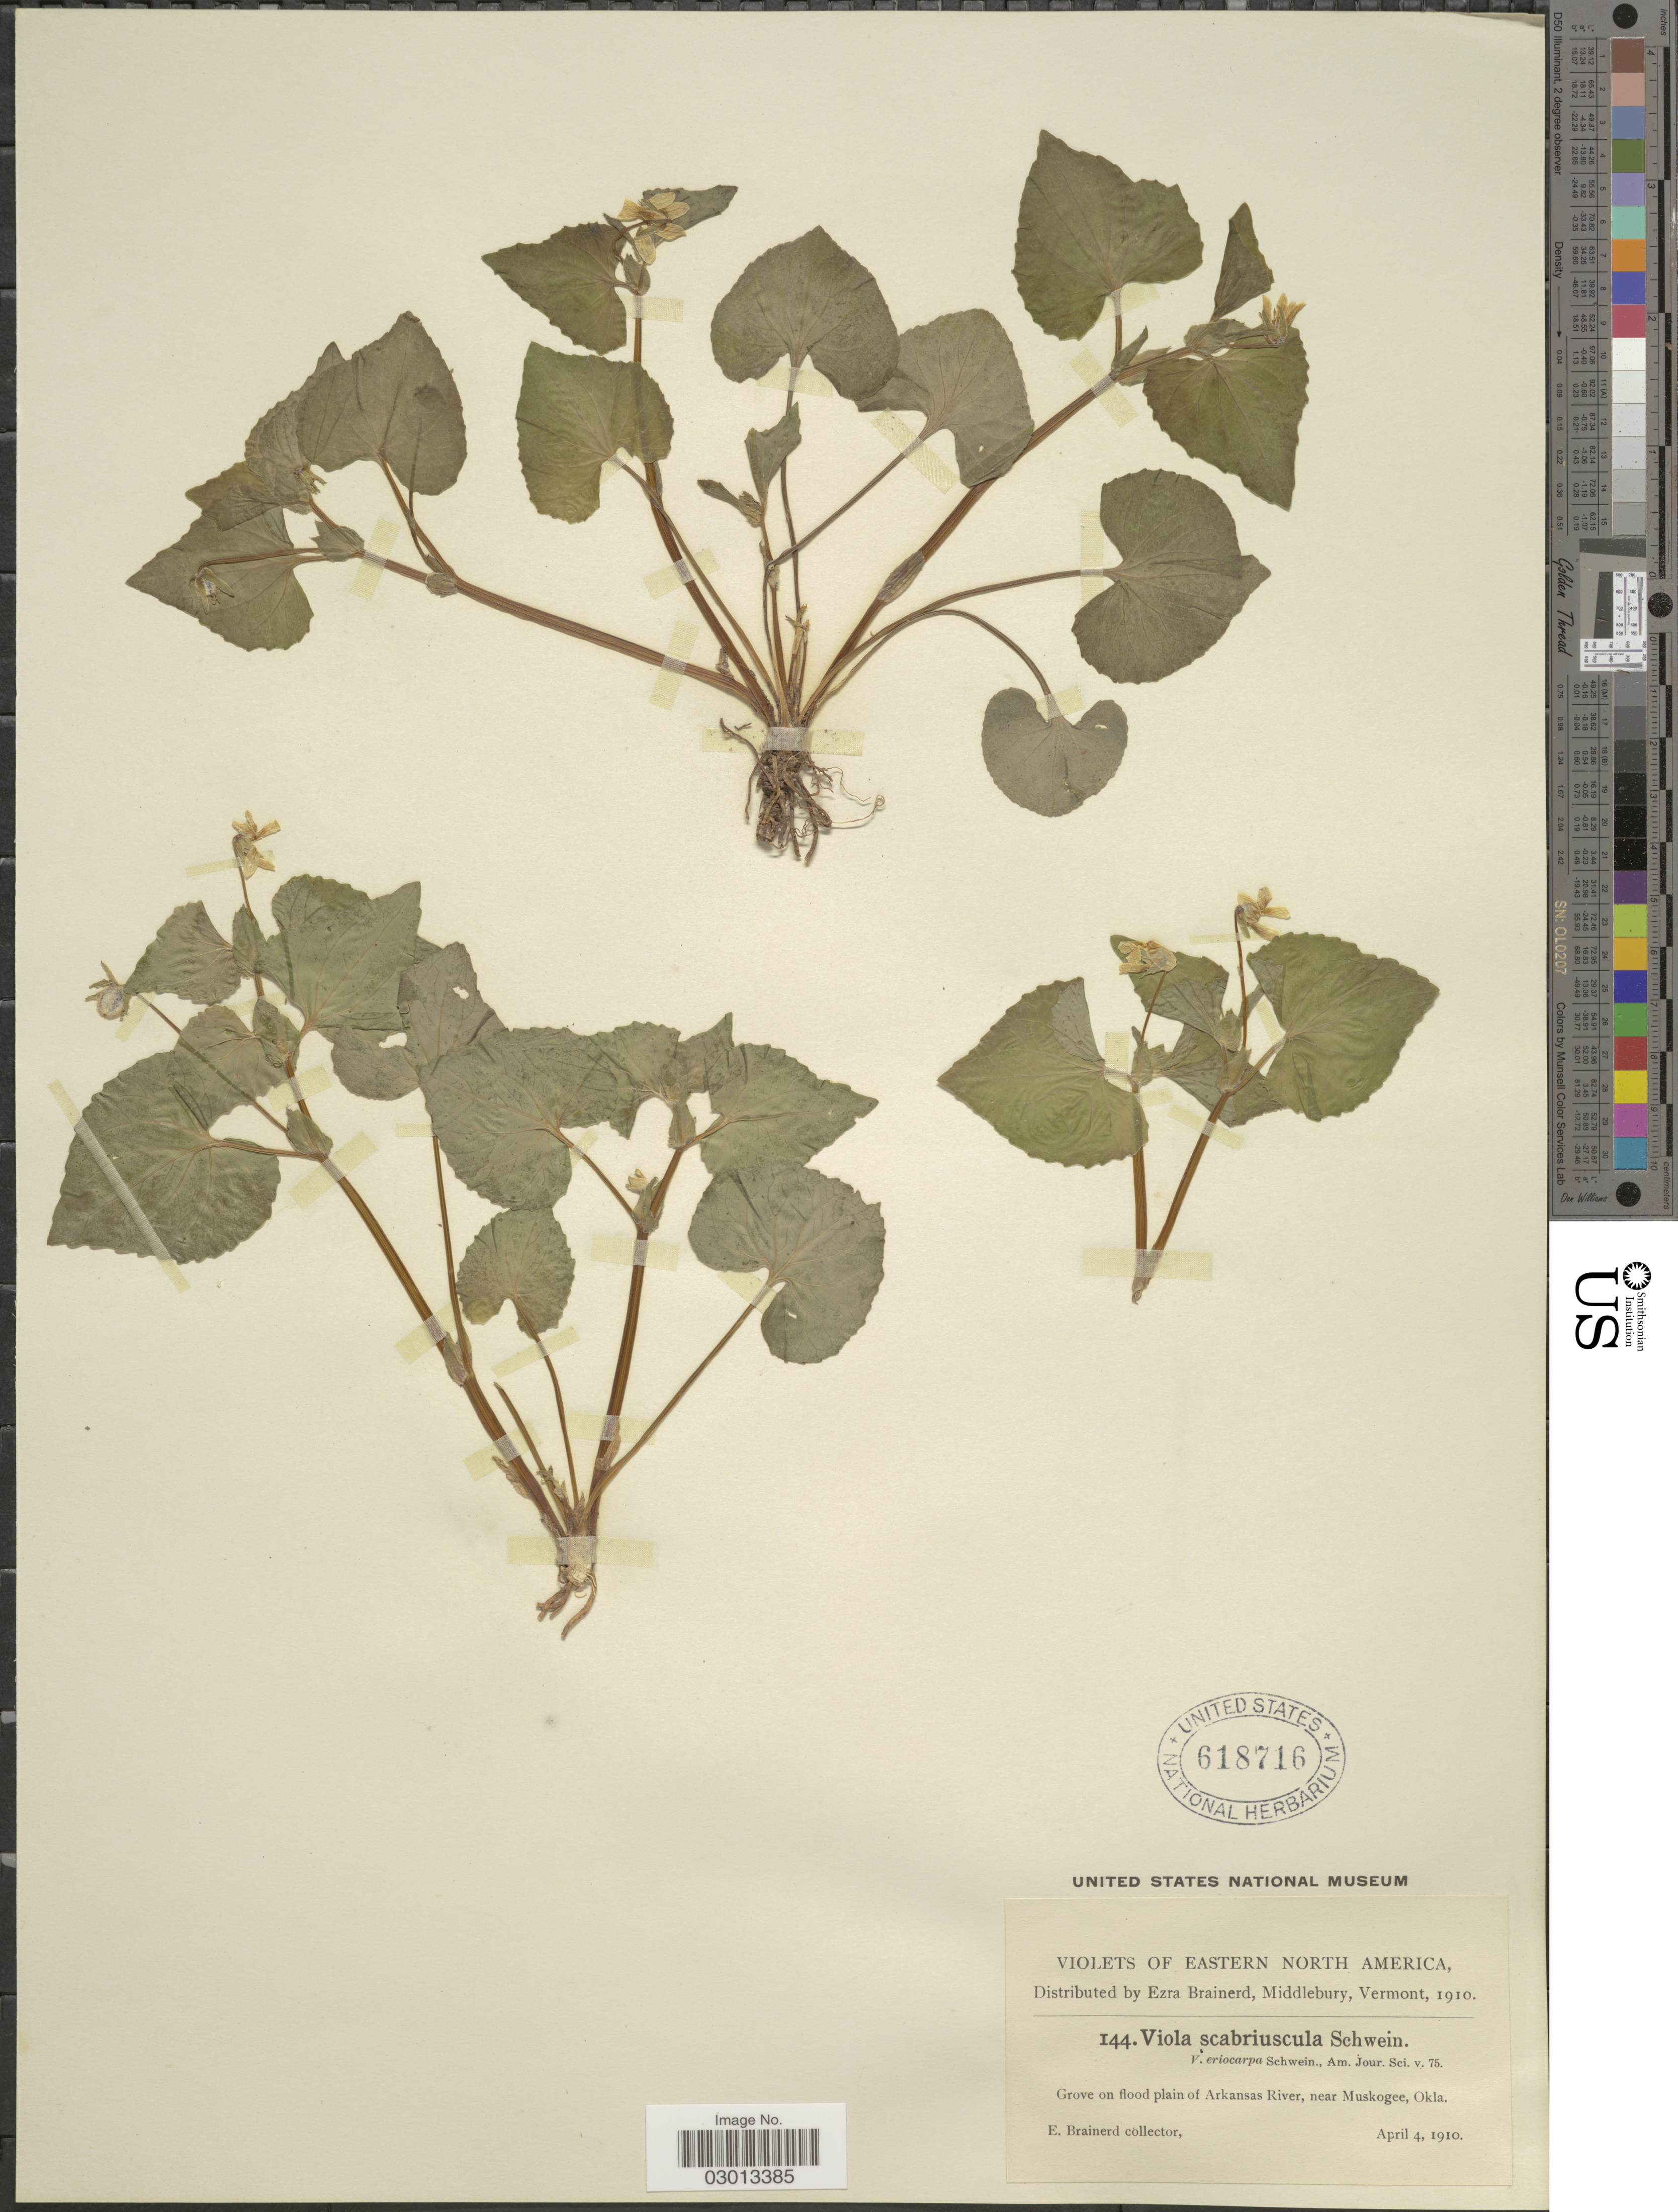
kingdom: Plantae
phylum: Tracheophyta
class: Magnoliopsida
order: Malpighiales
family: Violaceae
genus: Viola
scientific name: Viola pensylvanica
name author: Michx.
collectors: E. Brainerd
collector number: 144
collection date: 1910-04-04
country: United States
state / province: Oklahoma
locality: Eastern North America. Grove on flood plain of Arkansas River, near Muskogee.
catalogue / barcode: US 618716